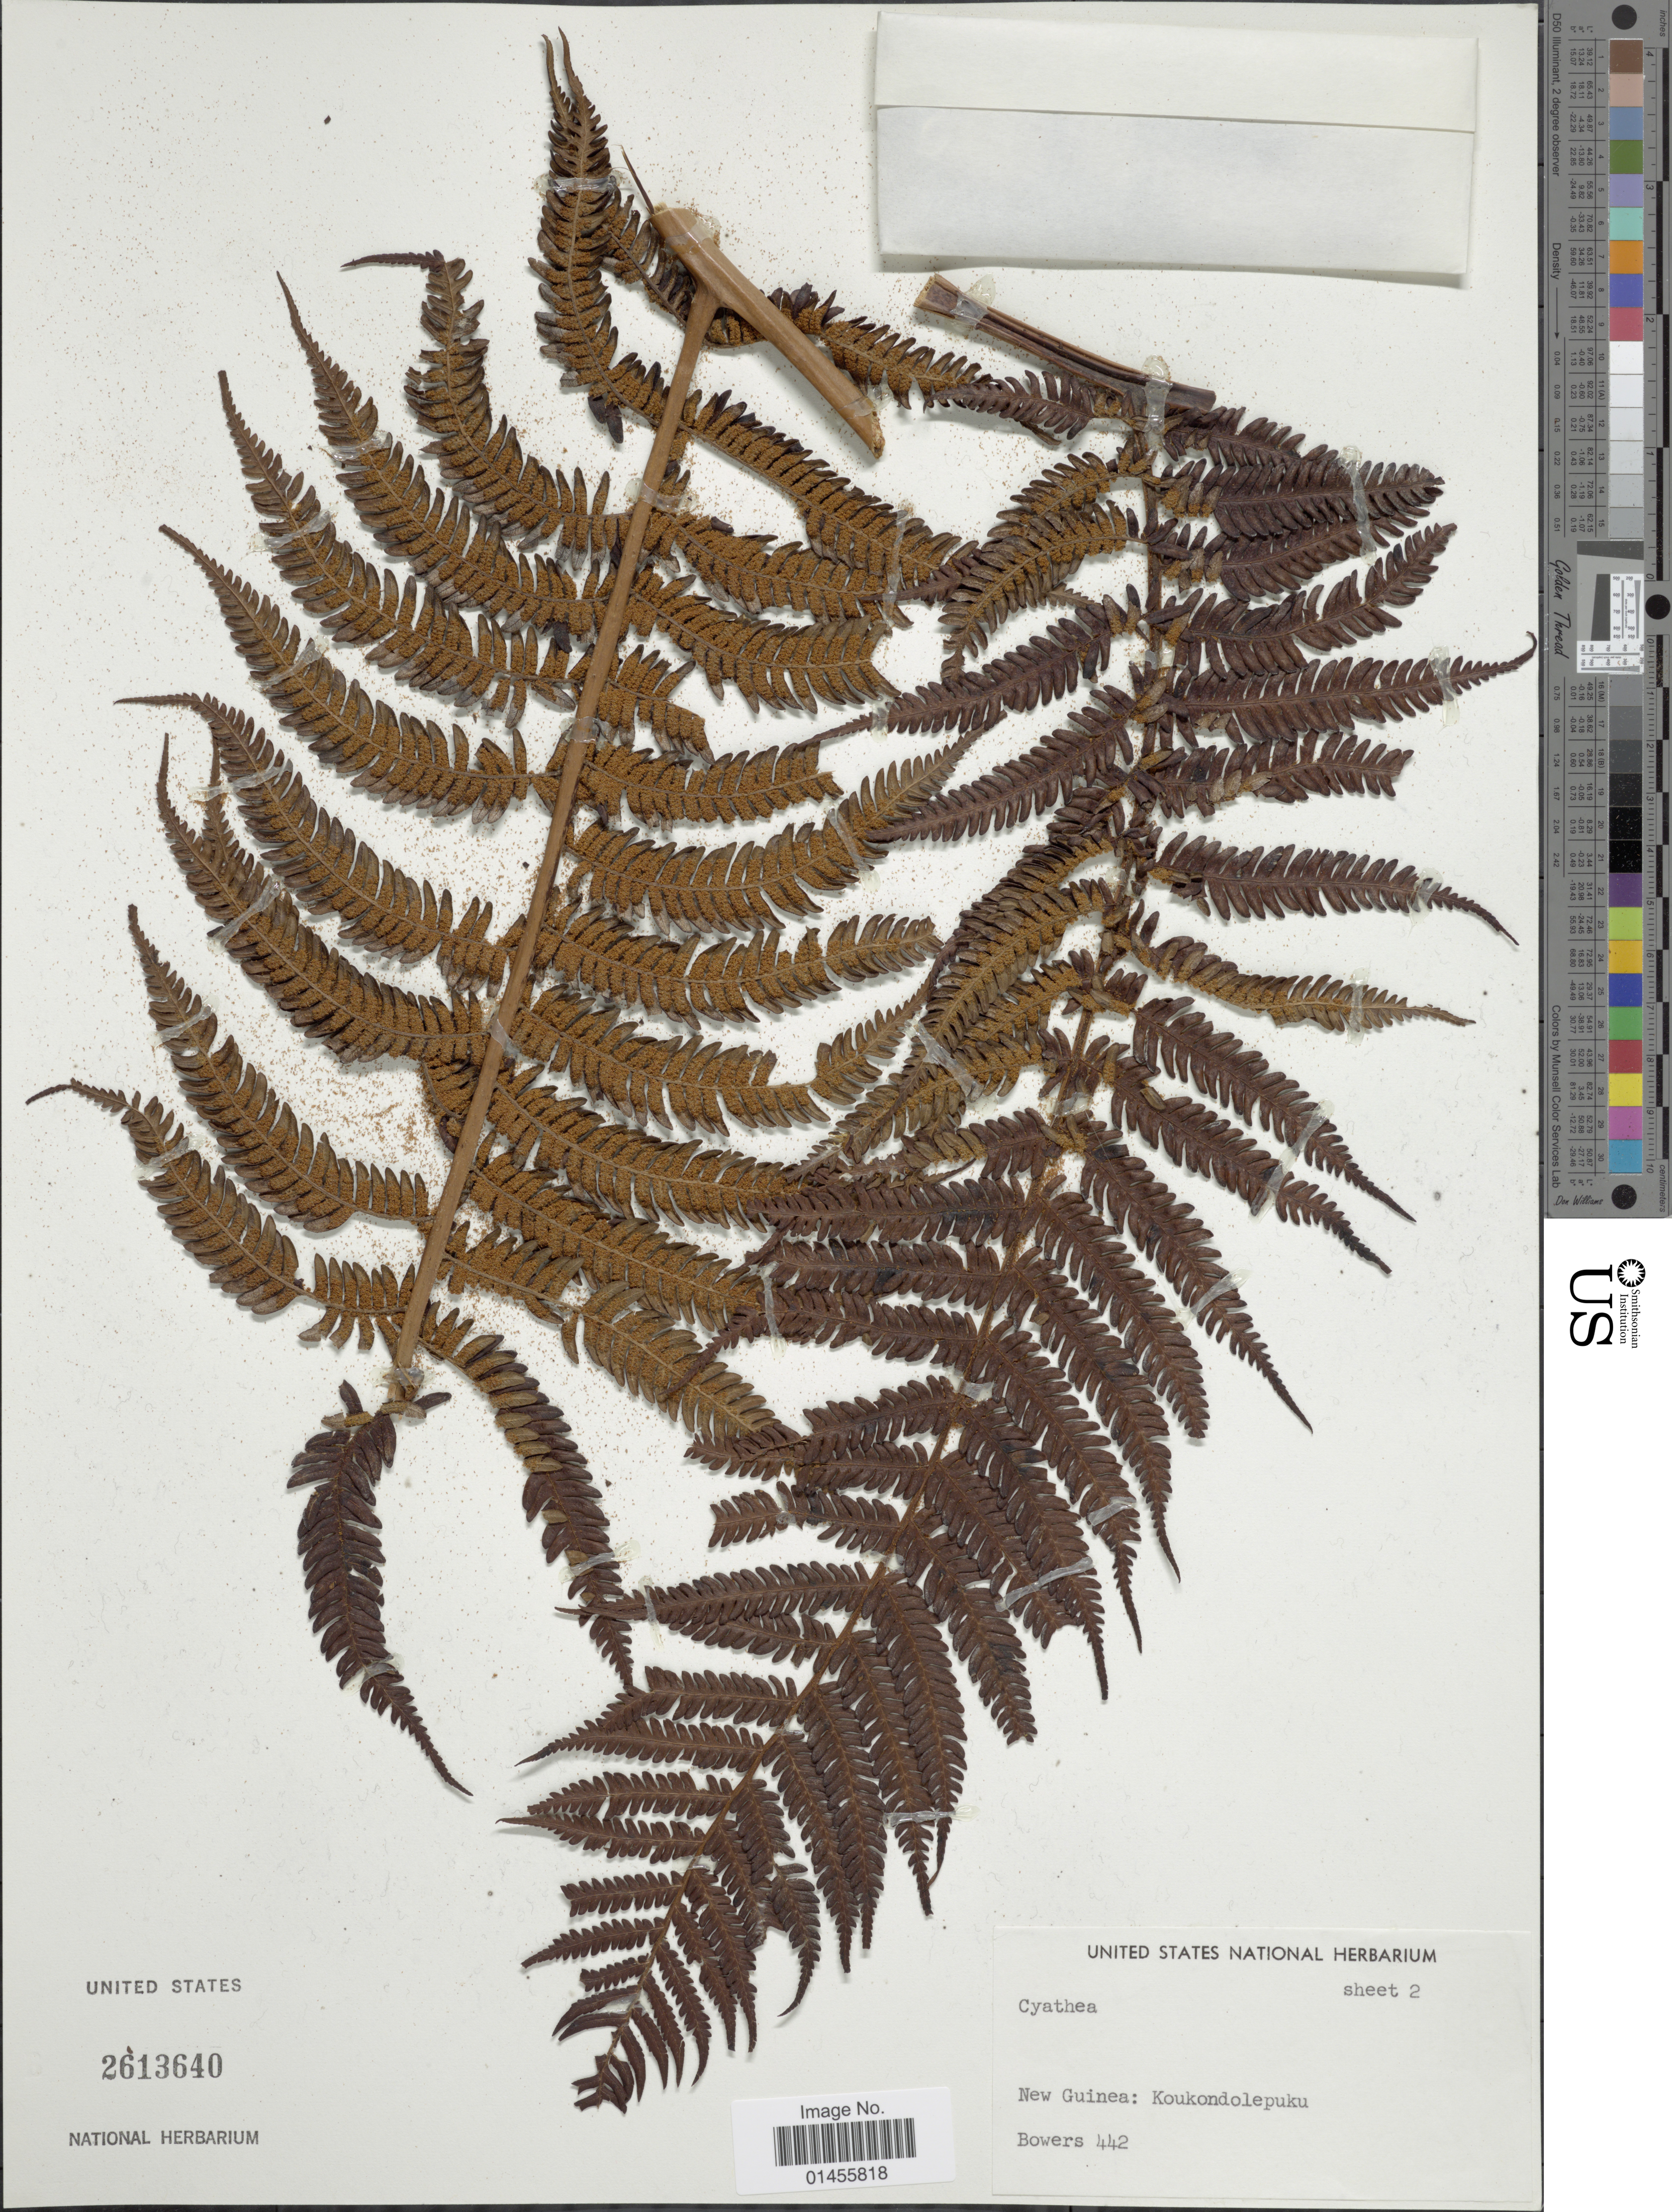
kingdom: Plantae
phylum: Tracheophyta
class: Polypodiopsida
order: Cyatheales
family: Cyatheaceae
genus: Alsophila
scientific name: Alsophila sp.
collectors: -. Bowers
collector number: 442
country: Papua New Guinea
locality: New Guinea: Koukondolepuku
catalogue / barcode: US 2613640